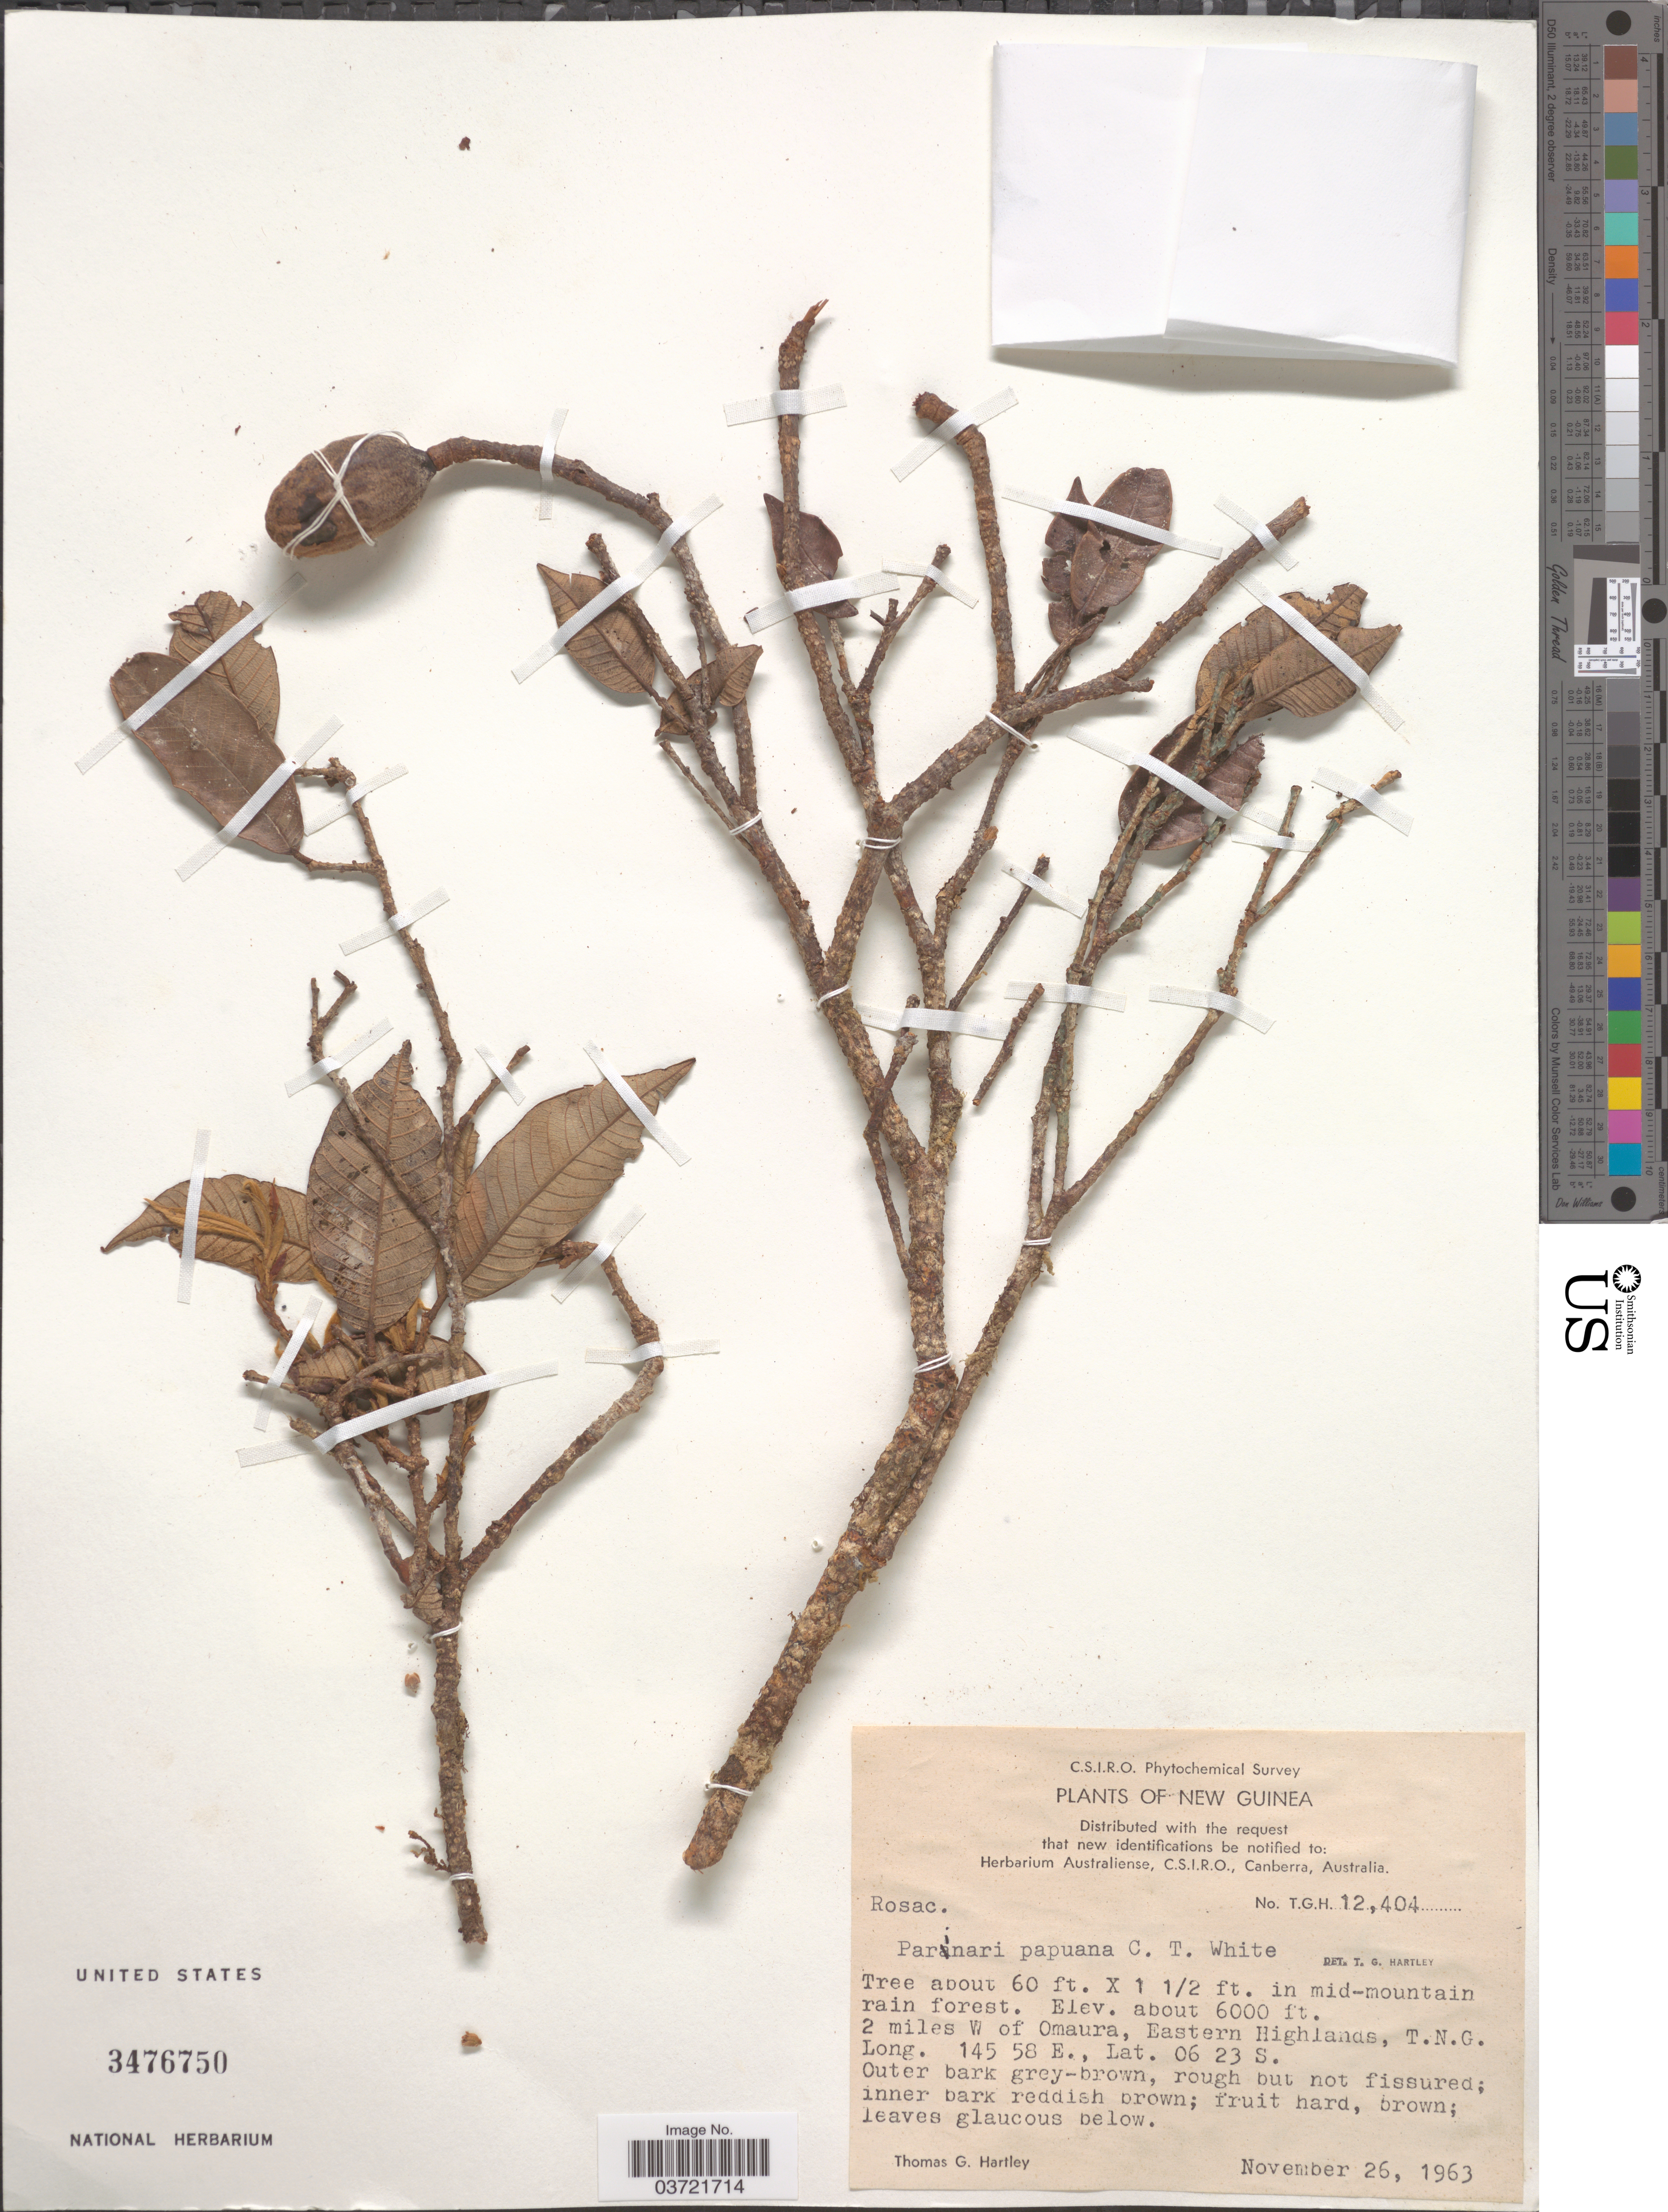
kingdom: Plantae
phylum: Tracheophyta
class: Magnoliopsida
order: Malpighiales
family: Chrysobalanaceae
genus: Parinari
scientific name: Parinari papuana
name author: C.T. White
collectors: T. G. Hartley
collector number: TGH 12404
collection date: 1963-11-26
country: Papua New Guinea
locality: New Guinea. 2 miles W of Omaura, Eastern Highlands, T.N.G.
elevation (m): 1829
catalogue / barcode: US 3476750